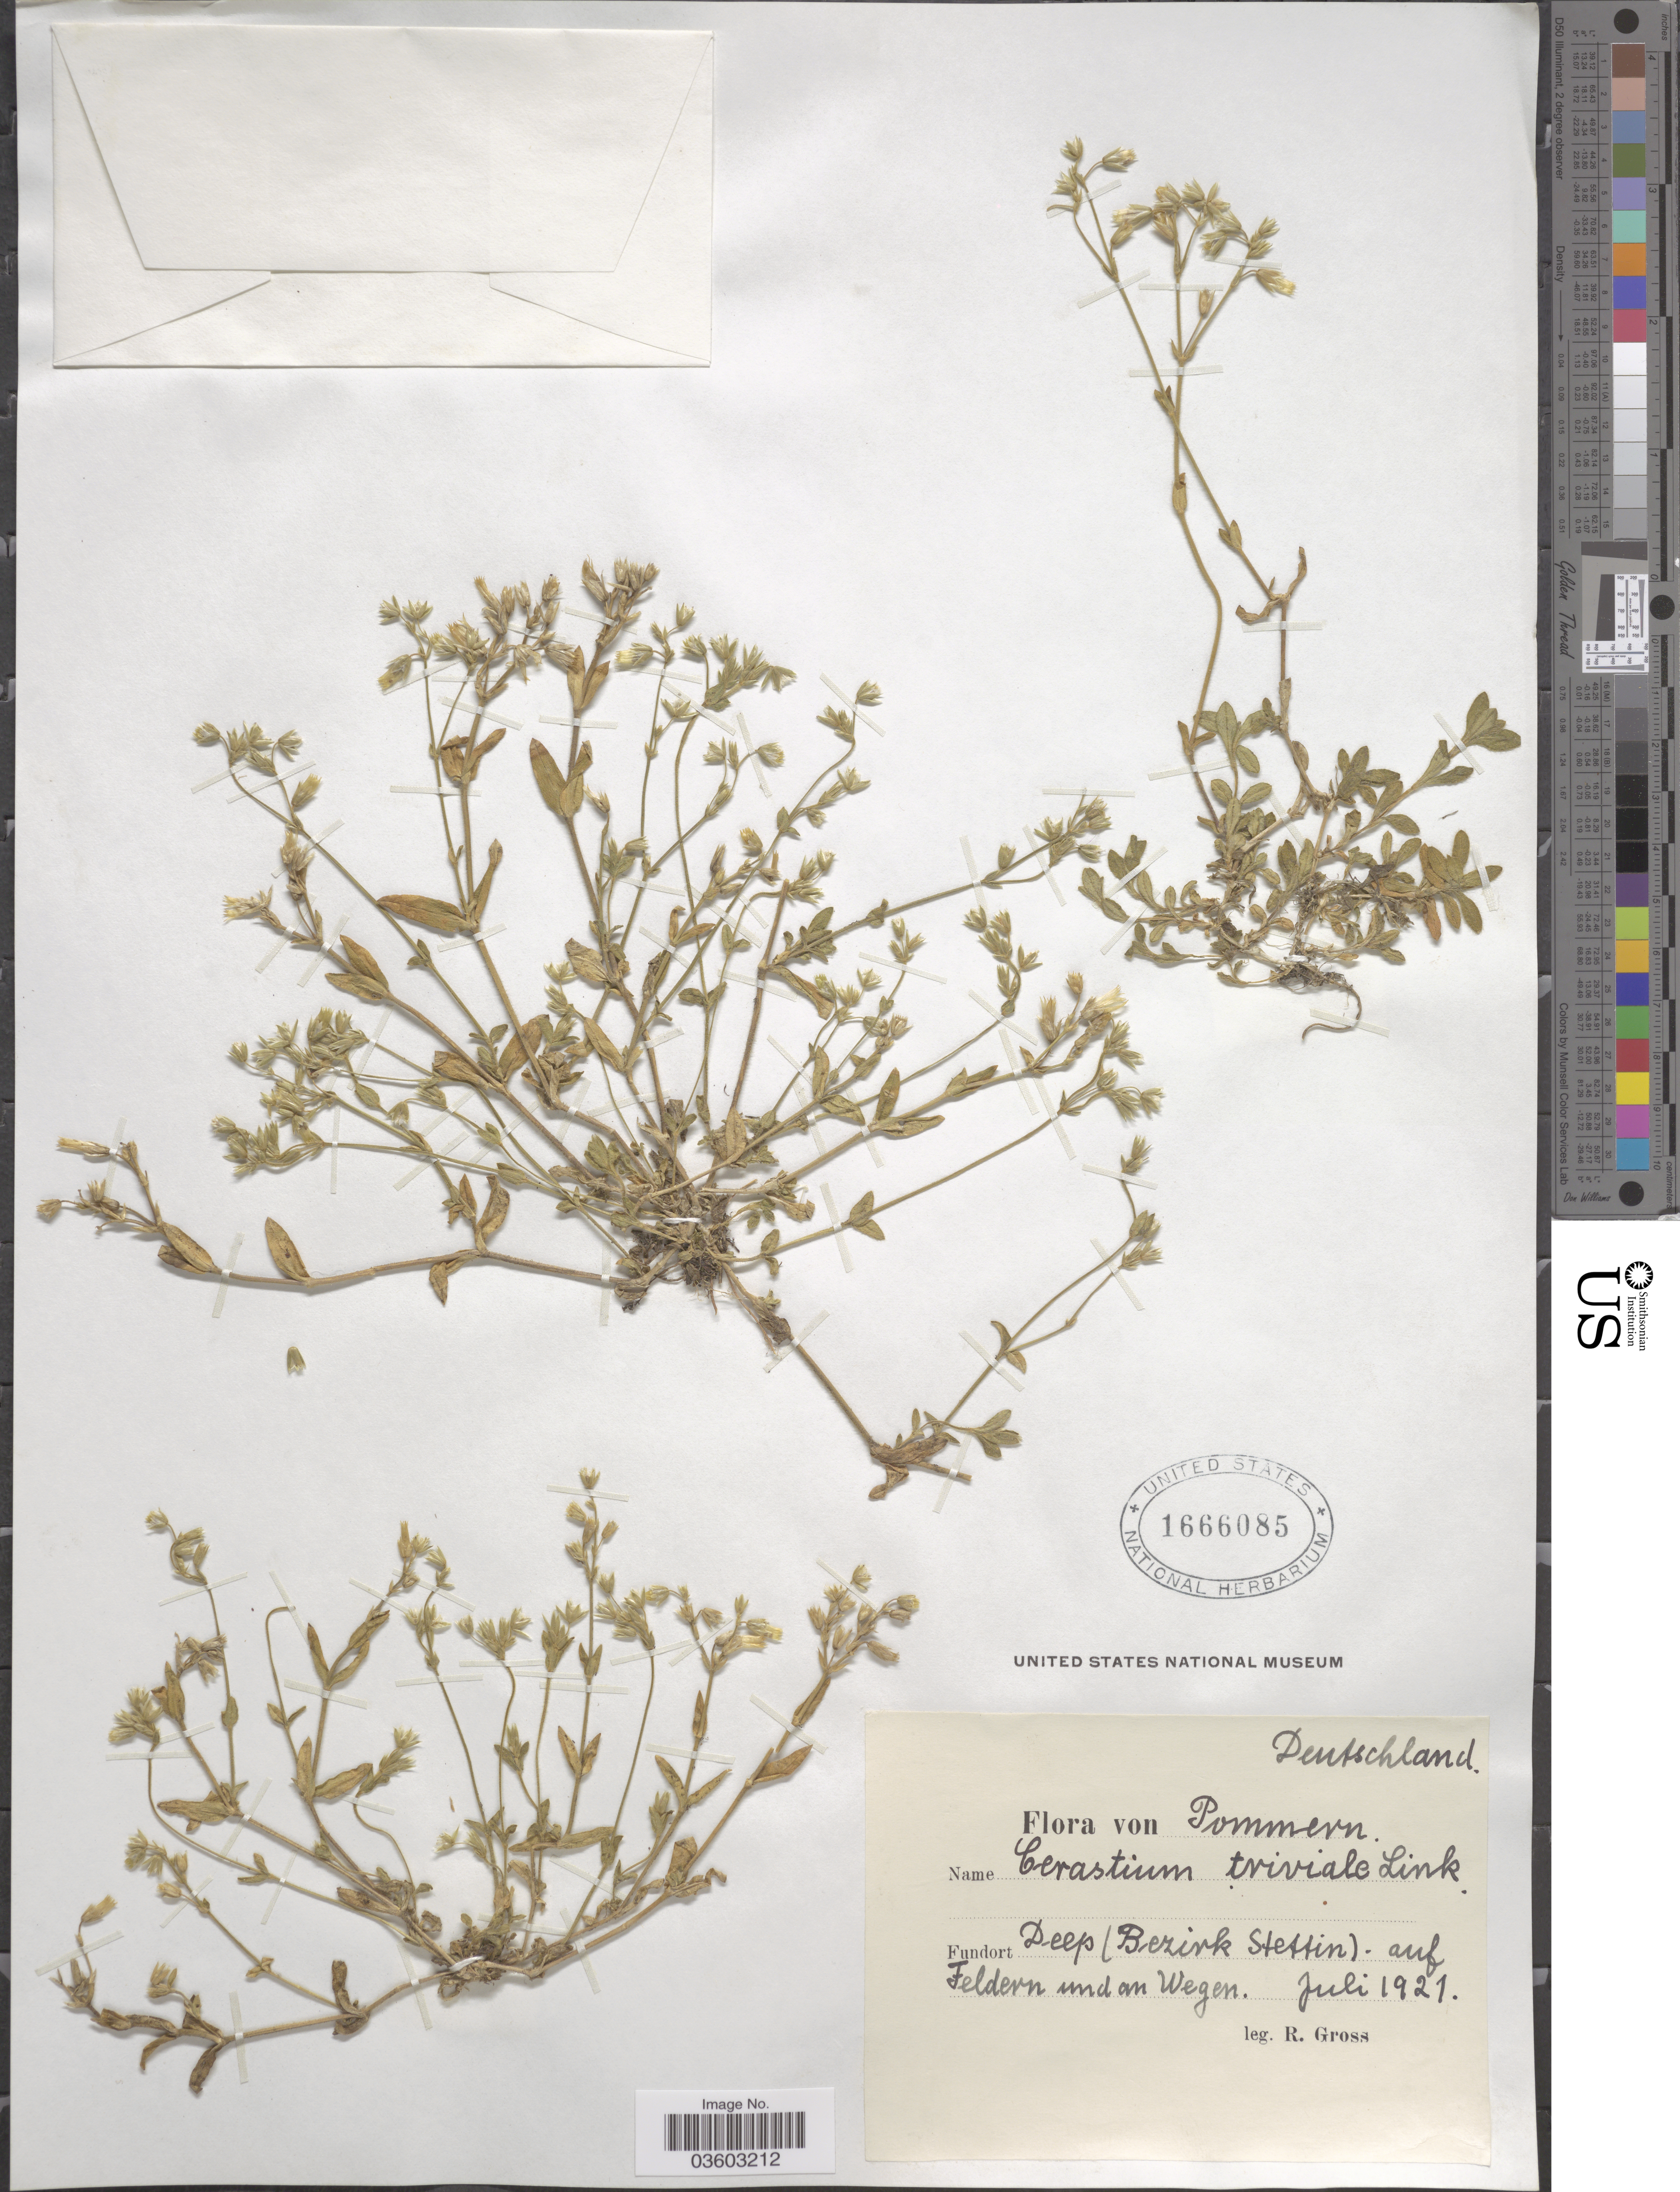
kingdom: Plantae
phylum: Tracheophyta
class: Magnoliopsida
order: Caryophyllales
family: Caryophyllaceae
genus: Cerastium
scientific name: Cerastium triviale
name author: Link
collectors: R. Gross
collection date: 1921-07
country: Germany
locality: Deutschland. Pommern. Deep (Bezirk Stettin).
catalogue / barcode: US 1666085